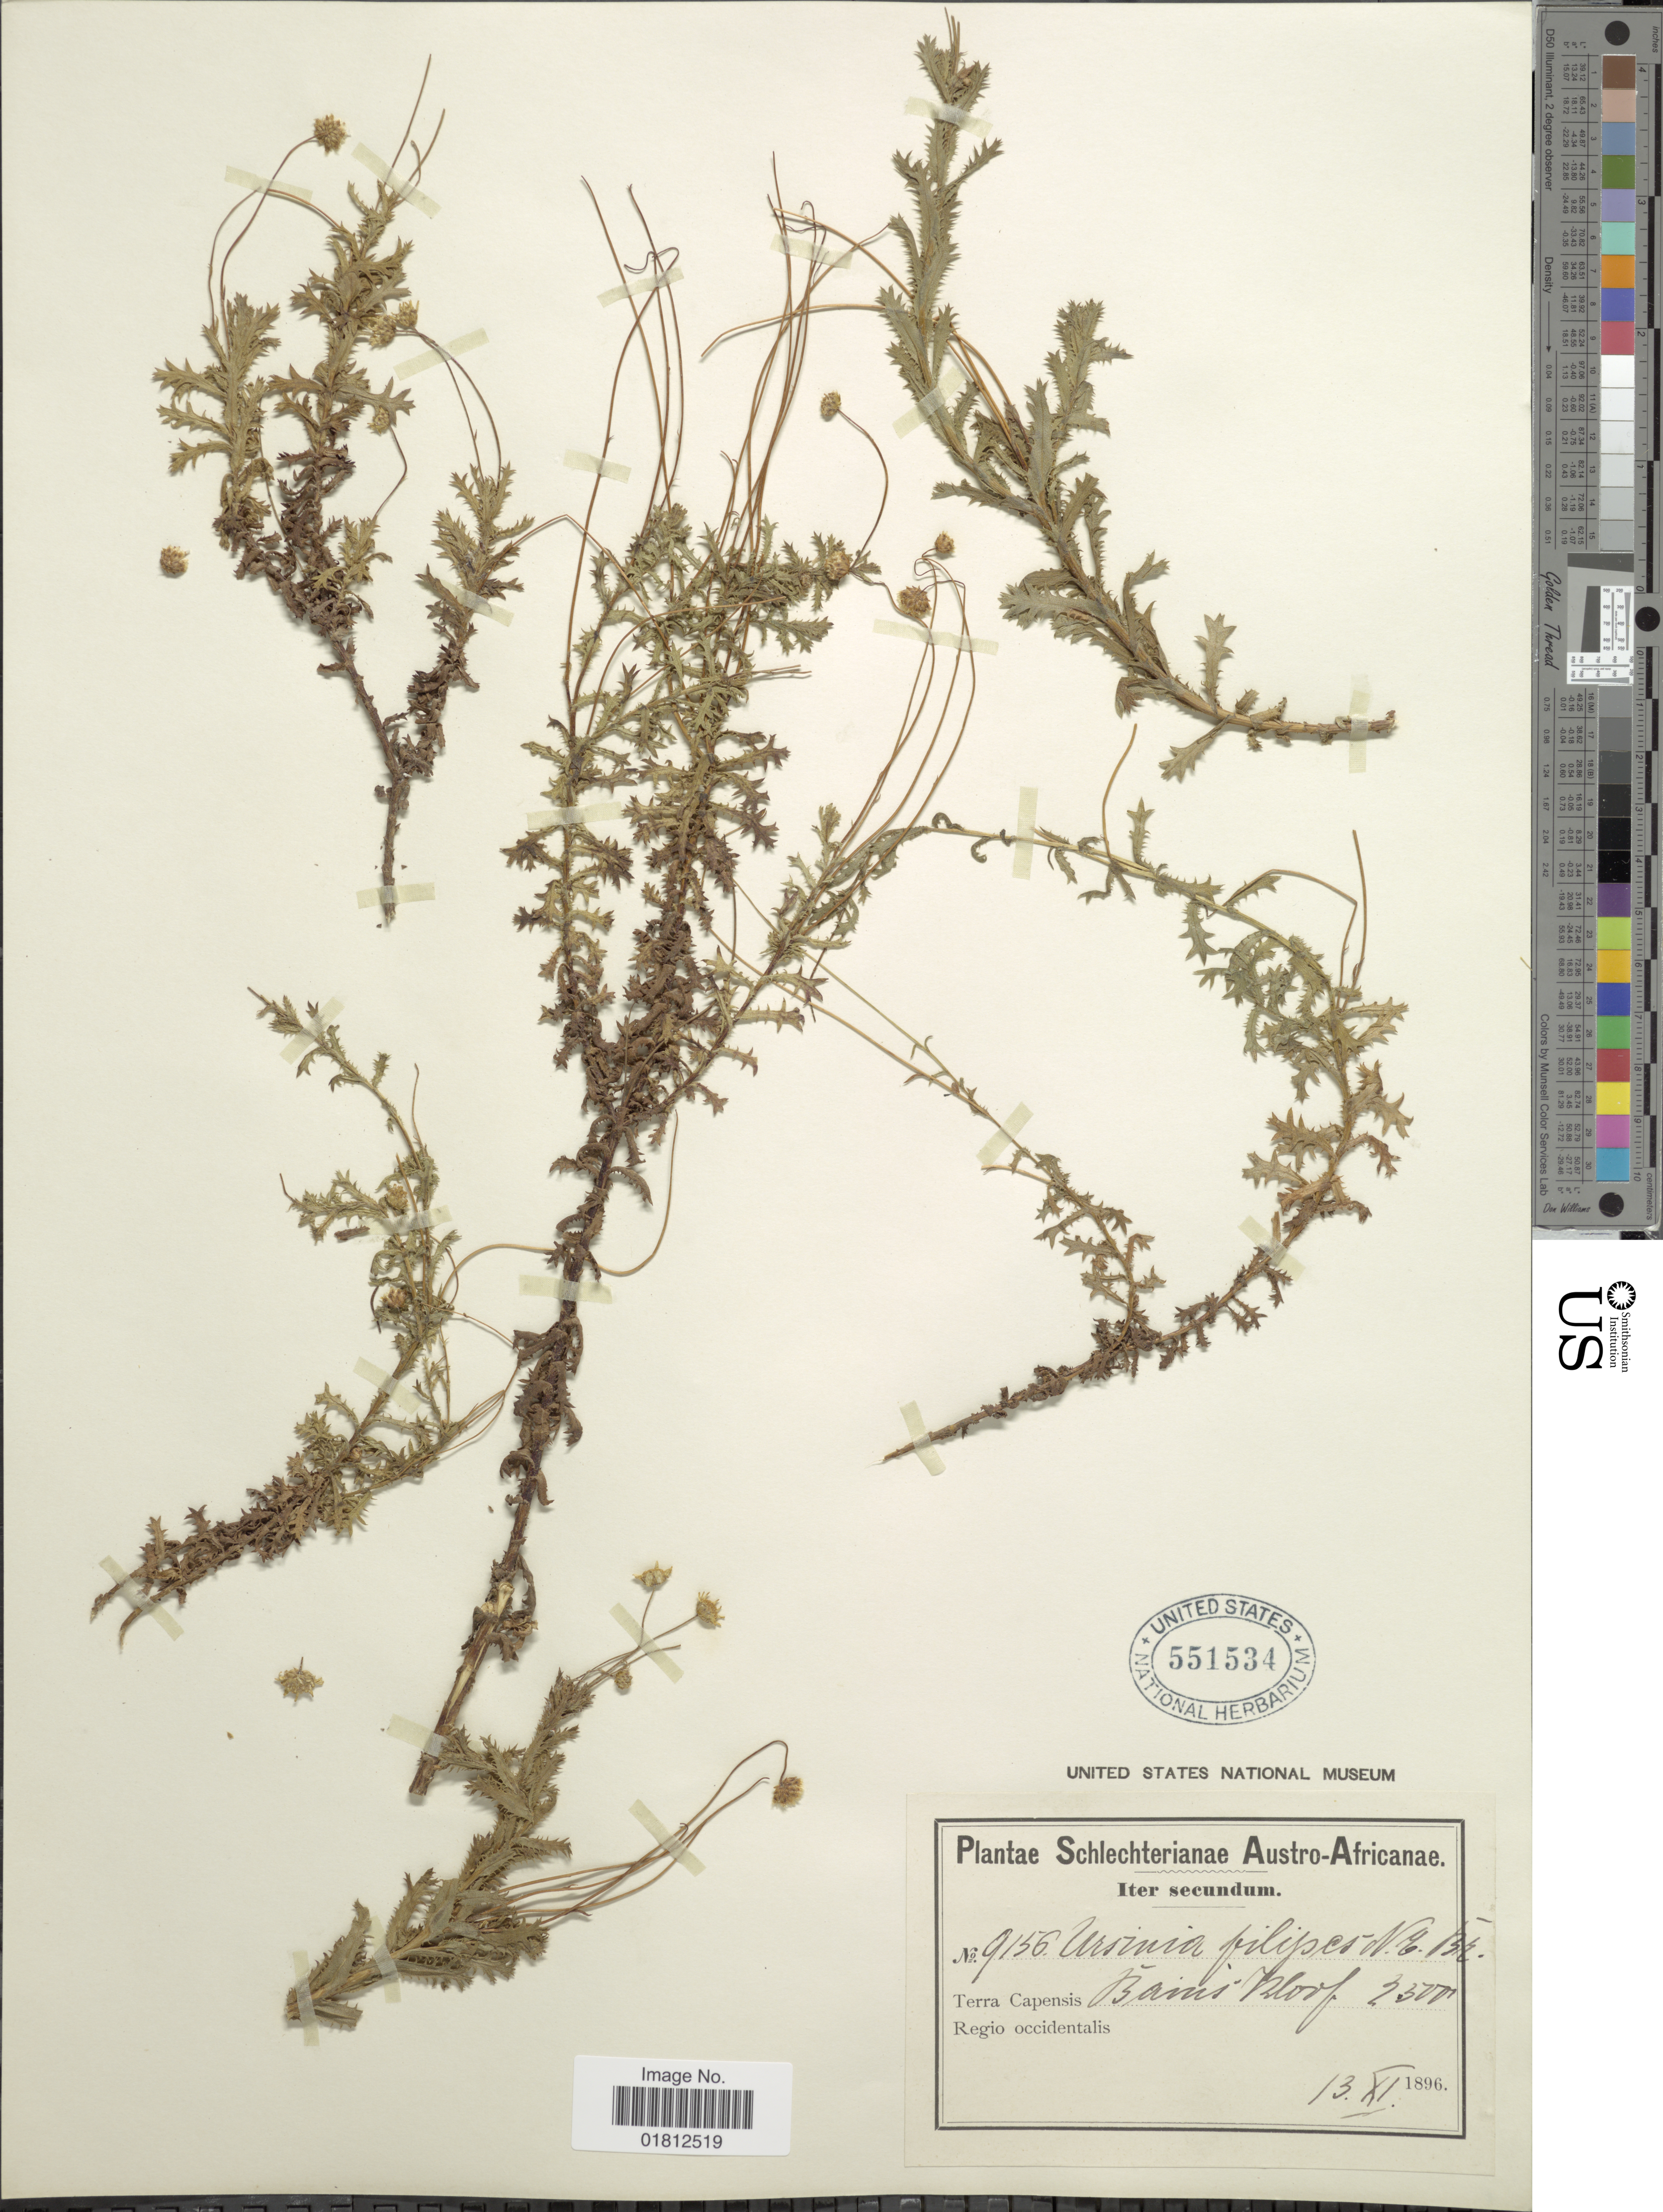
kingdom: Plantae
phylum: Tracheophyta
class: Magnoliopsida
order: Asterales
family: Asteraceae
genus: Ursinia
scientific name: Ursinia filipes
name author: E. Mey.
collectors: Schlechter, --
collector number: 9156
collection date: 1896-11-13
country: South Africa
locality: Terra Capenis, Bains Kloof, Austro-Africanae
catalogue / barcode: US 551534